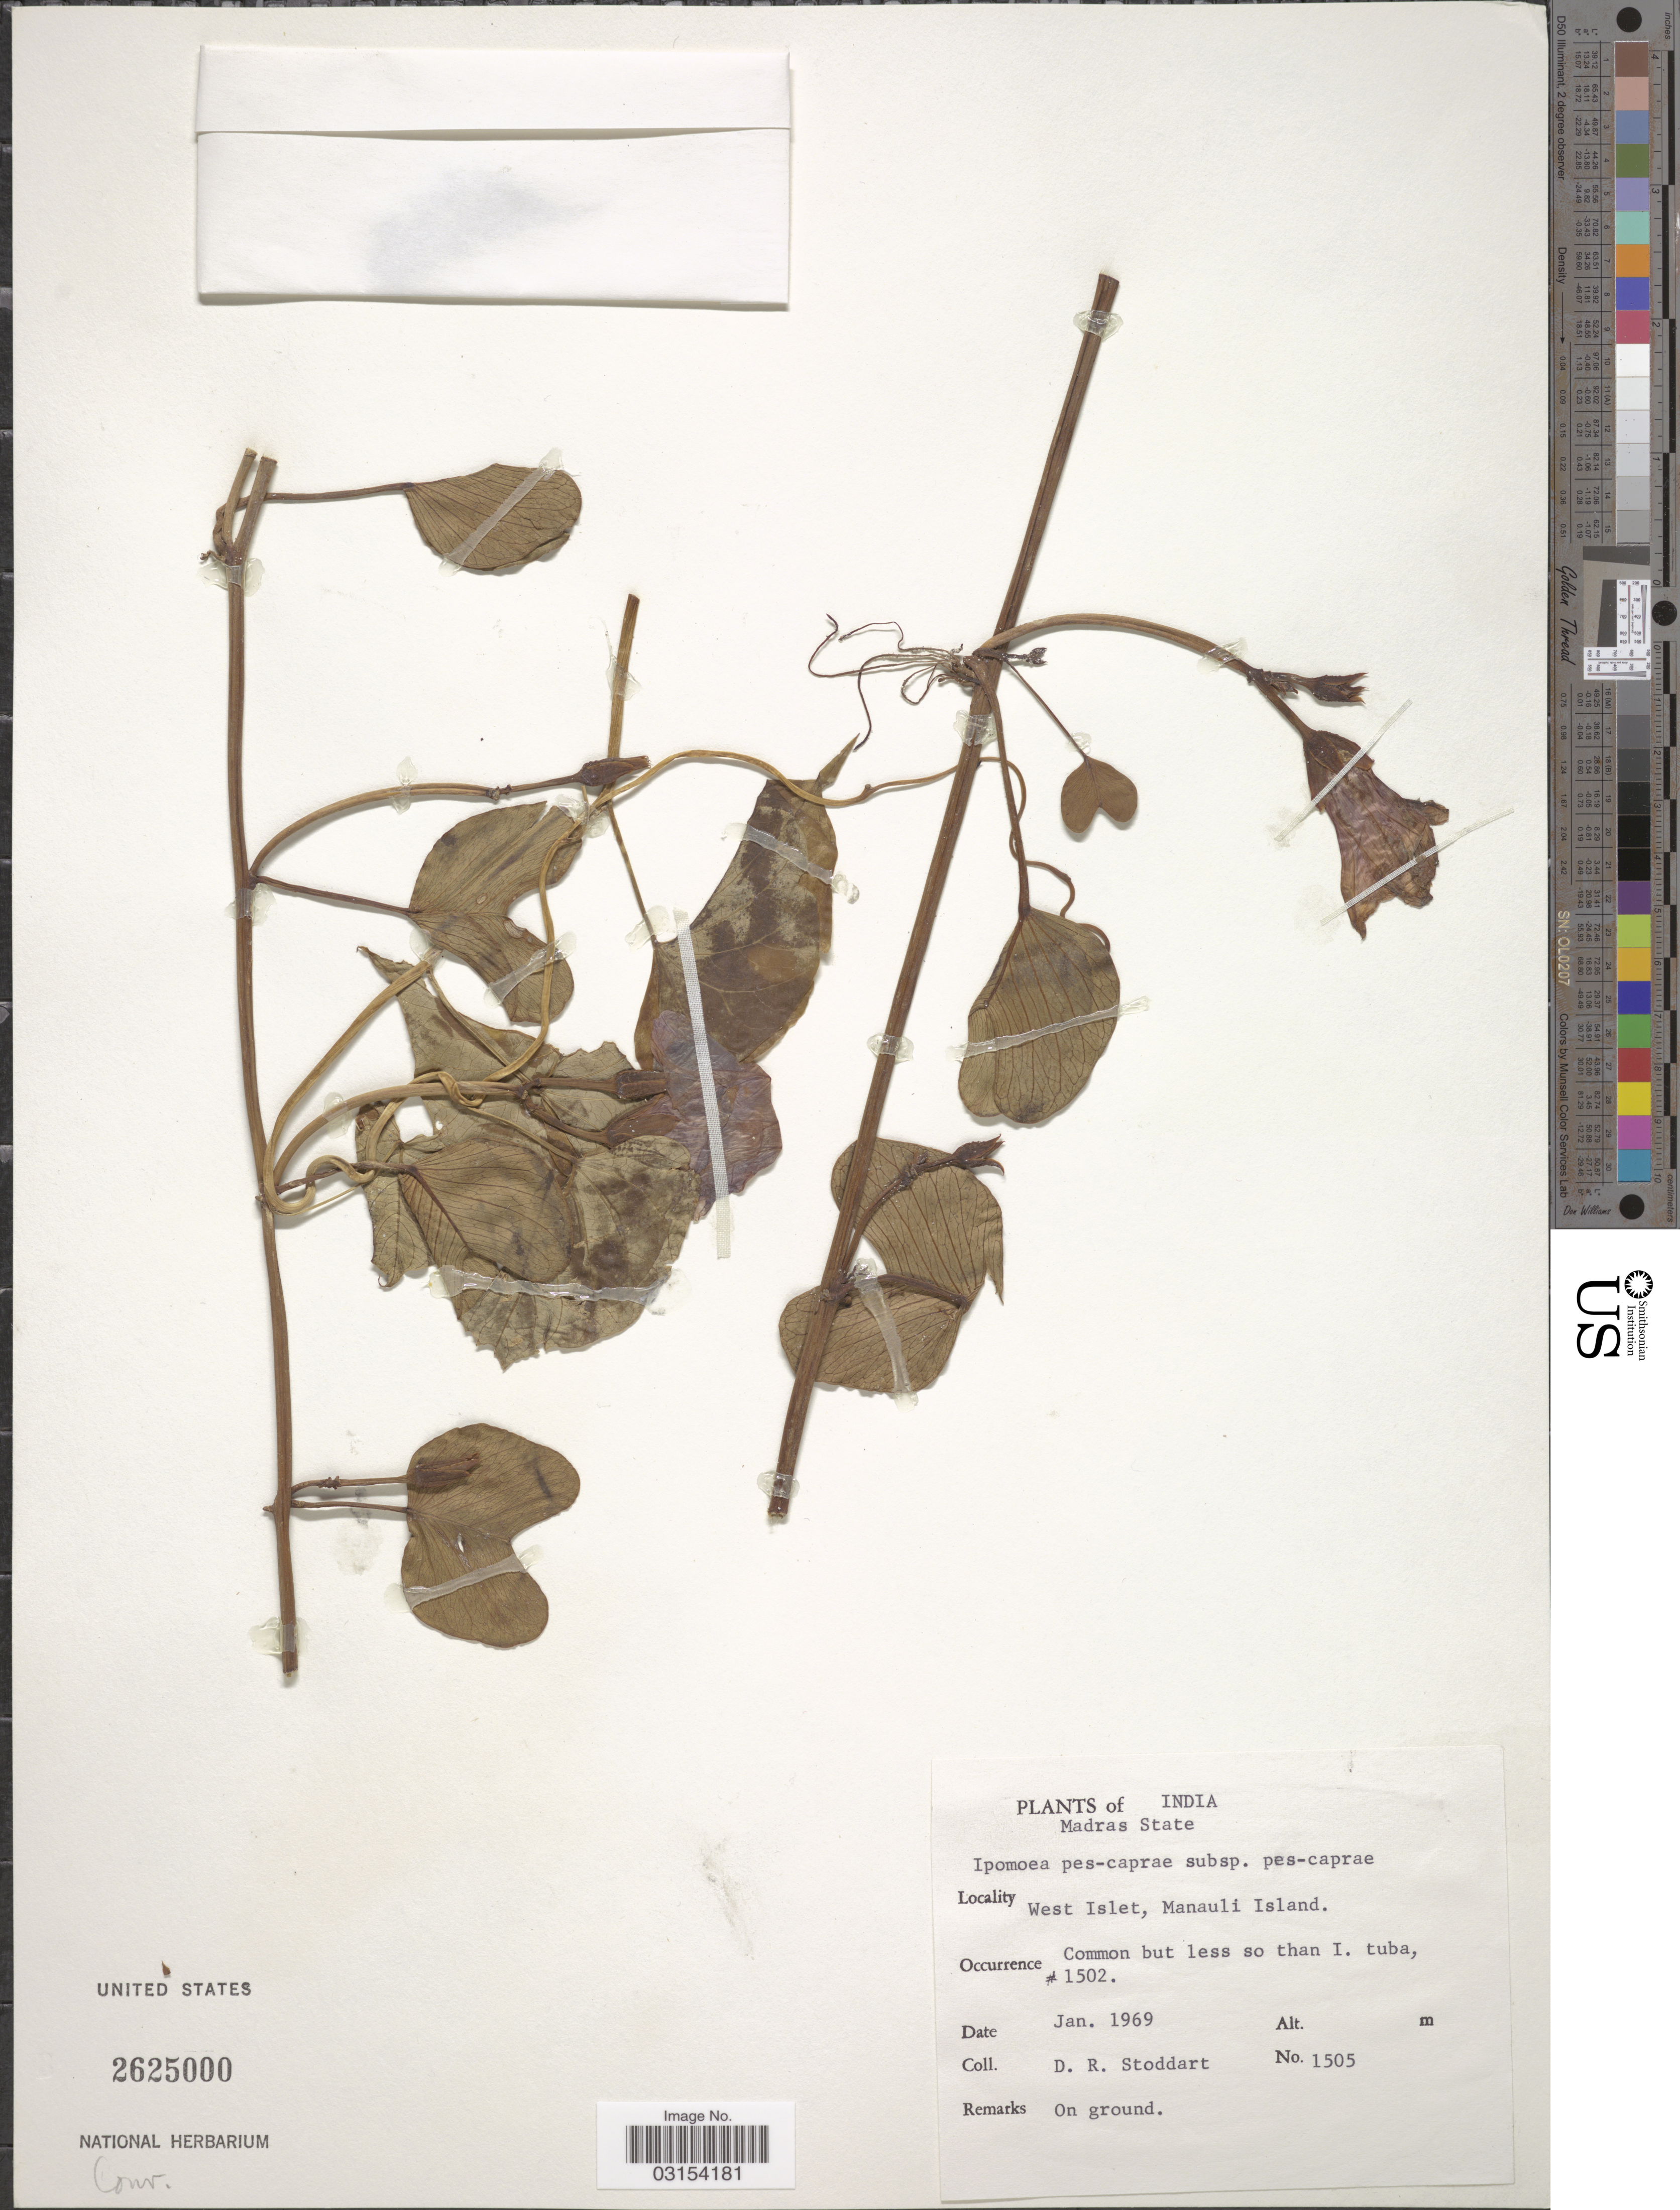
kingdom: Plantae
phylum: Tracheophyta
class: Magnoliopsida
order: Solanales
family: Convolvulaceae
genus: Ipomoea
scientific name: Ipomoea pes-caprae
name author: (L.) R. Br.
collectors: D. R. Stoddart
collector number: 1505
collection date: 1969-01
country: India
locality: Madras State, West Islet, Manauli Island, Commun but less so tham I. tuba, #1502.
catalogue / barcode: US 2625000